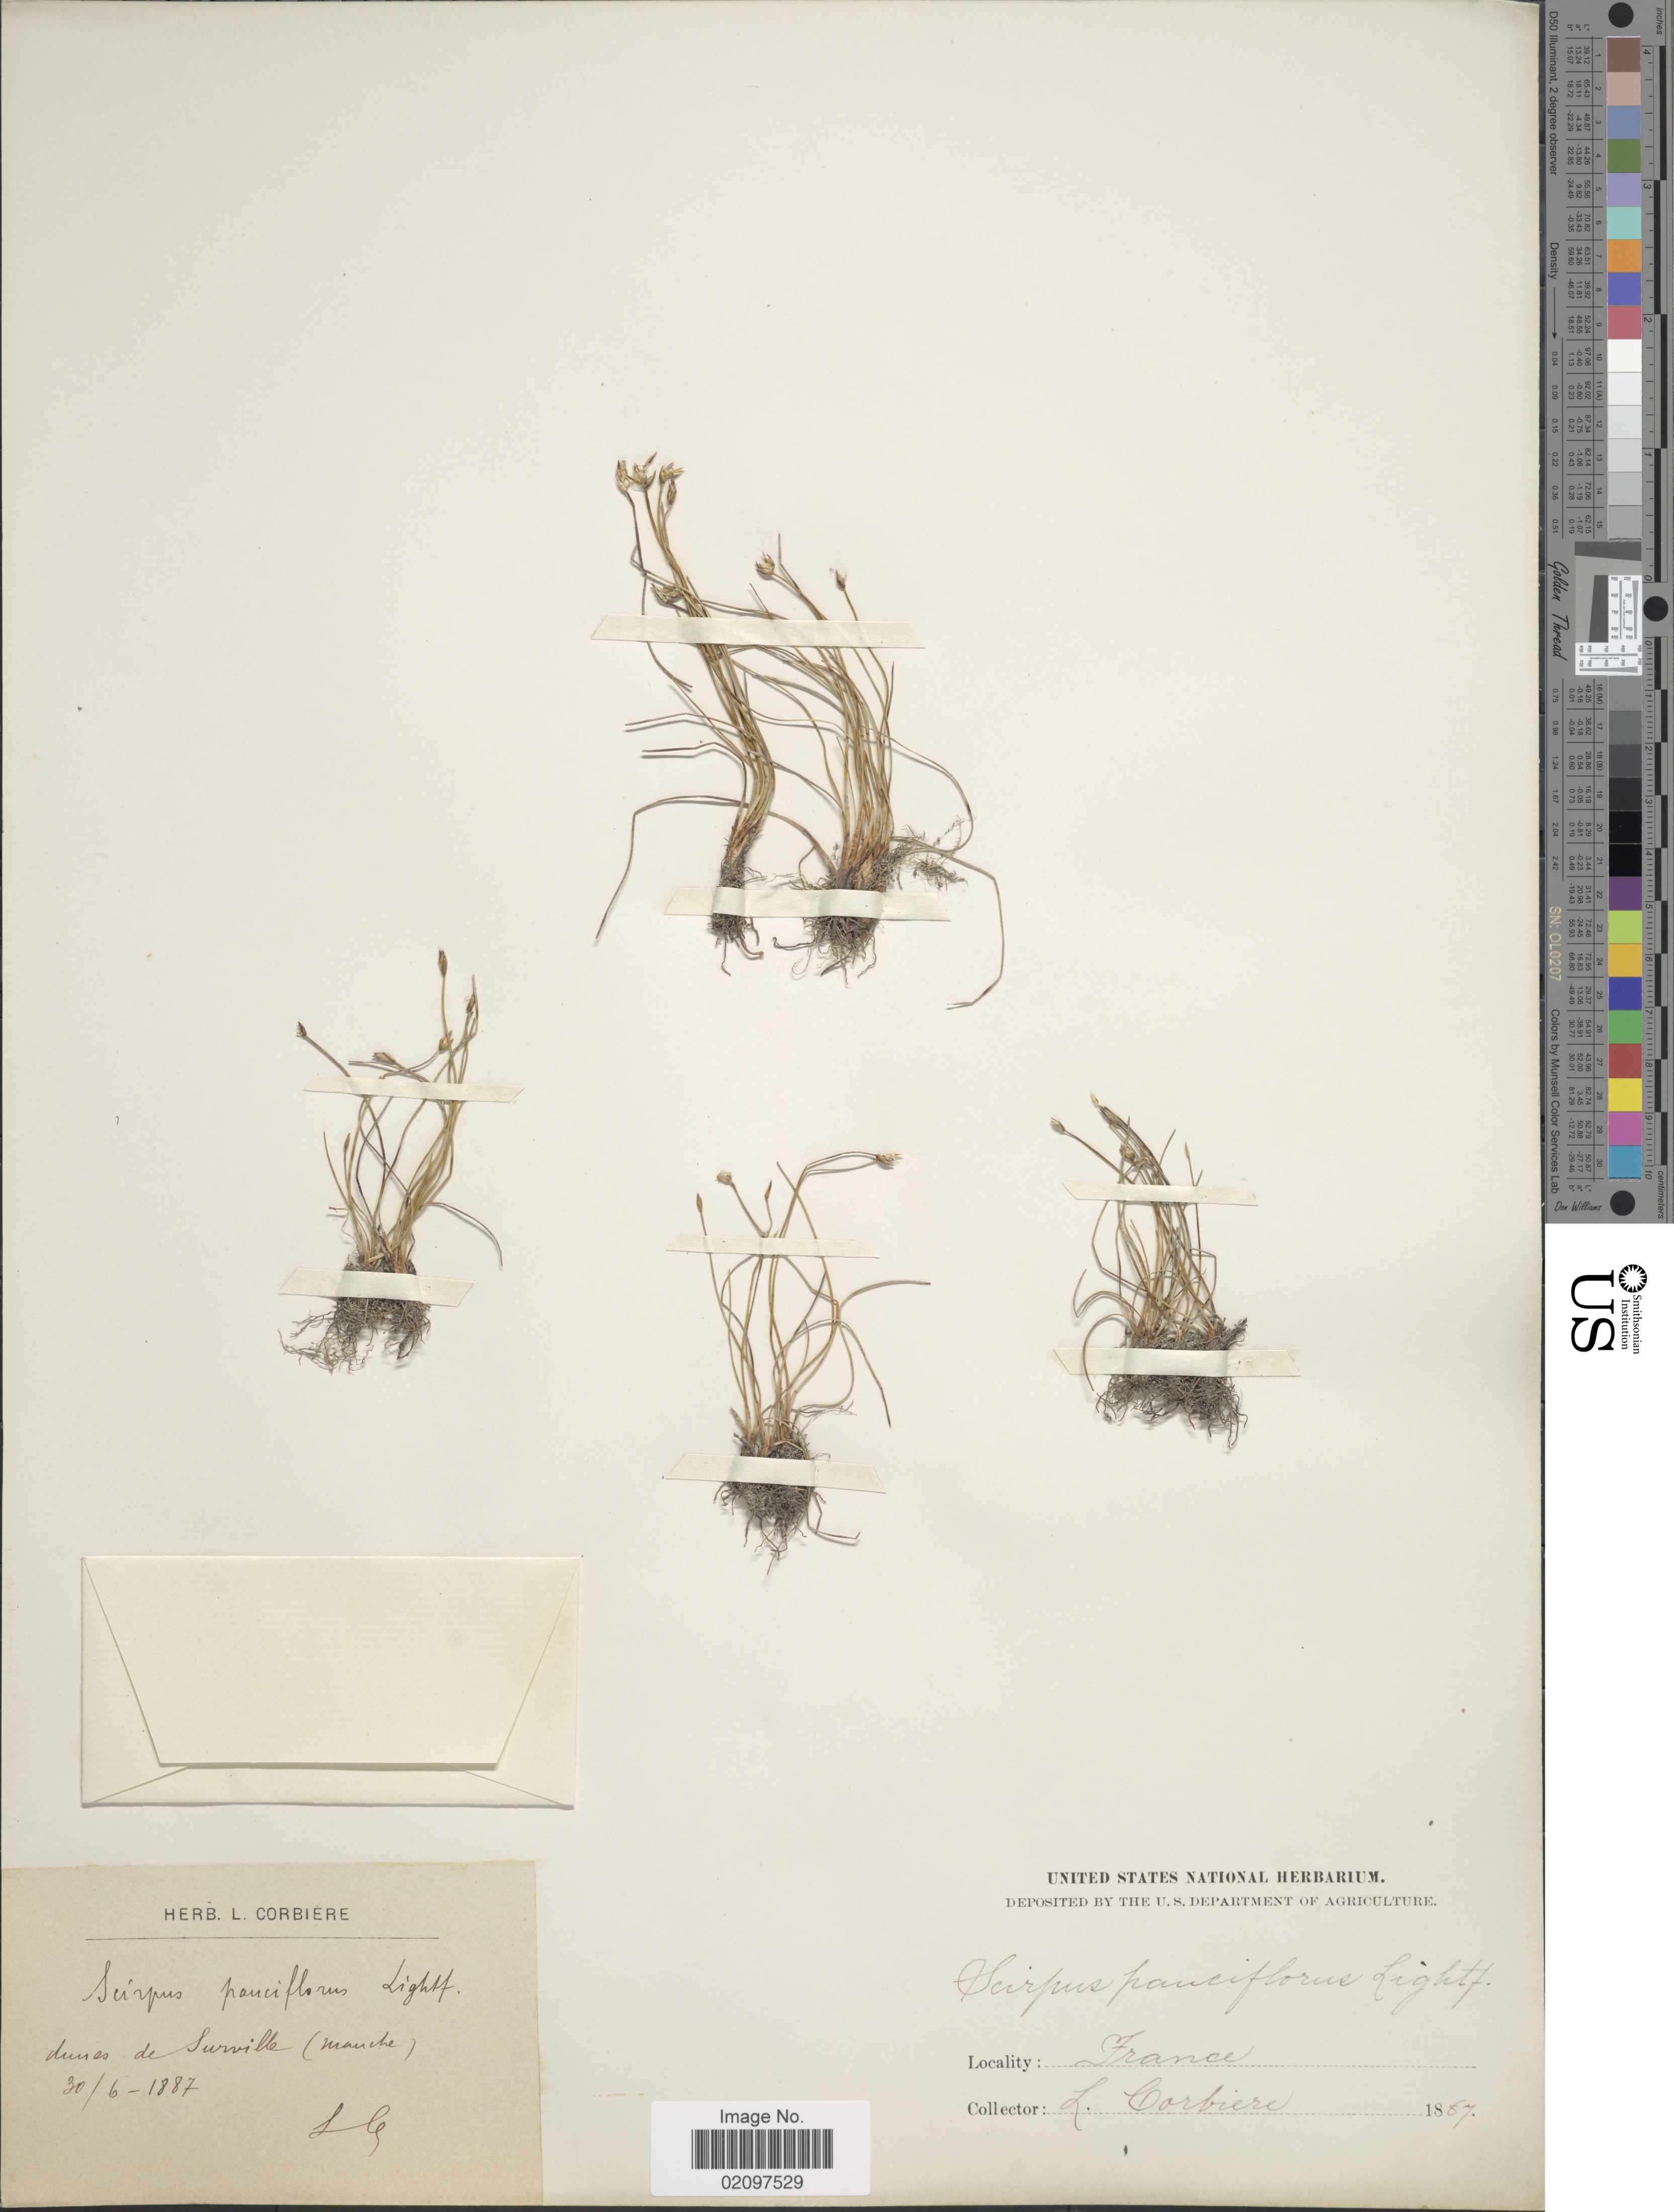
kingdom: Plantae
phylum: Tracheophyta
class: Liliopsida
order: Poales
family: Cyperaceae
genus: Eleocharis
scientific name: Eleocharis quinqueflora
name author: (Hartmann) O. Schwarz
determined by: Strong, Mark T., (BOT), Smithsonian Institution - National Museum of Natural History (UNITED STATES)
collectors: L. Corbière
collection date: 1887-06-30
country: France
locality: Dunes de Surville (Manche)